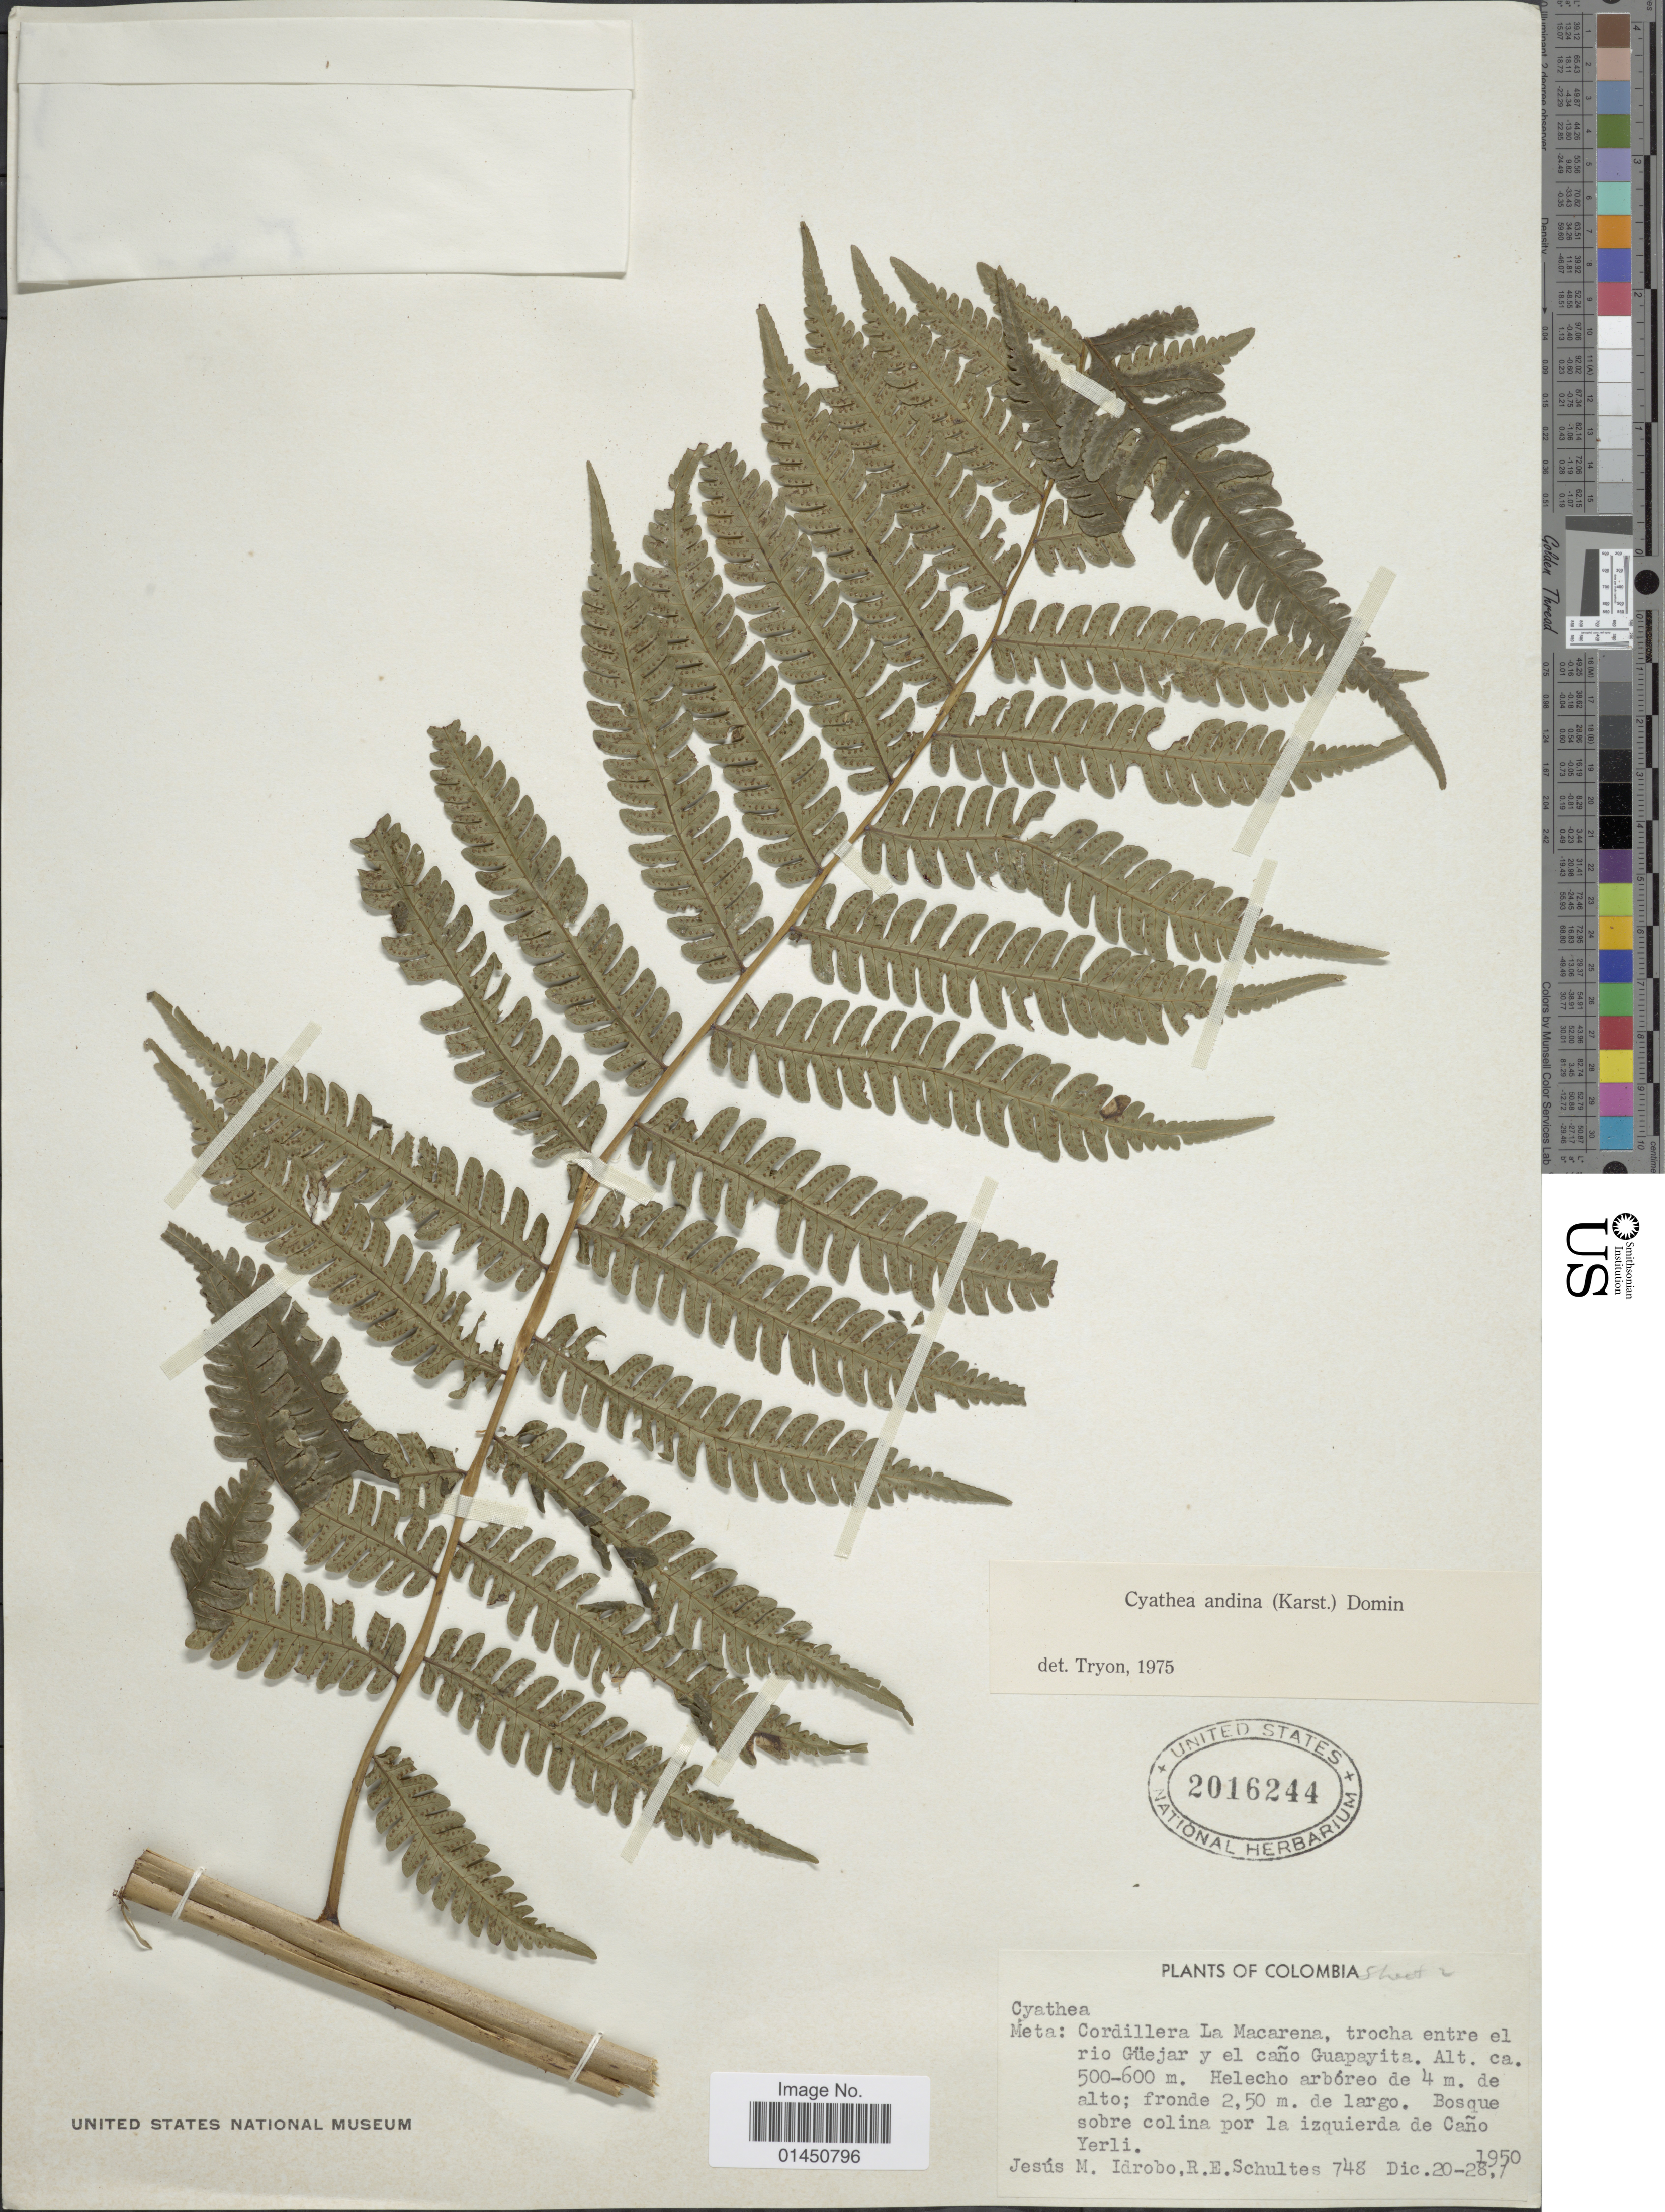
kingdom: Plantae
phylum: Tracheophyta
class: Polypodiopsida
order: Cyatheales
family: Cyatheaceae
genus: Cyathea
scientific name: Cyathea andina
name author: Domin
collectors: J. M. Idrobo & R. E. Schultes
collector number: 748*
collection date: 1950-12-20/1950-12-28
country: Colombia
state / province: Meta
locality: Cordillera La Macarena, trocha entre el rio Guejar y el caño Guapayita, bosque sobre colina por la izquierda de Caño Yerli.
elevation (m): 500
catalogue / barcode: US 2016244